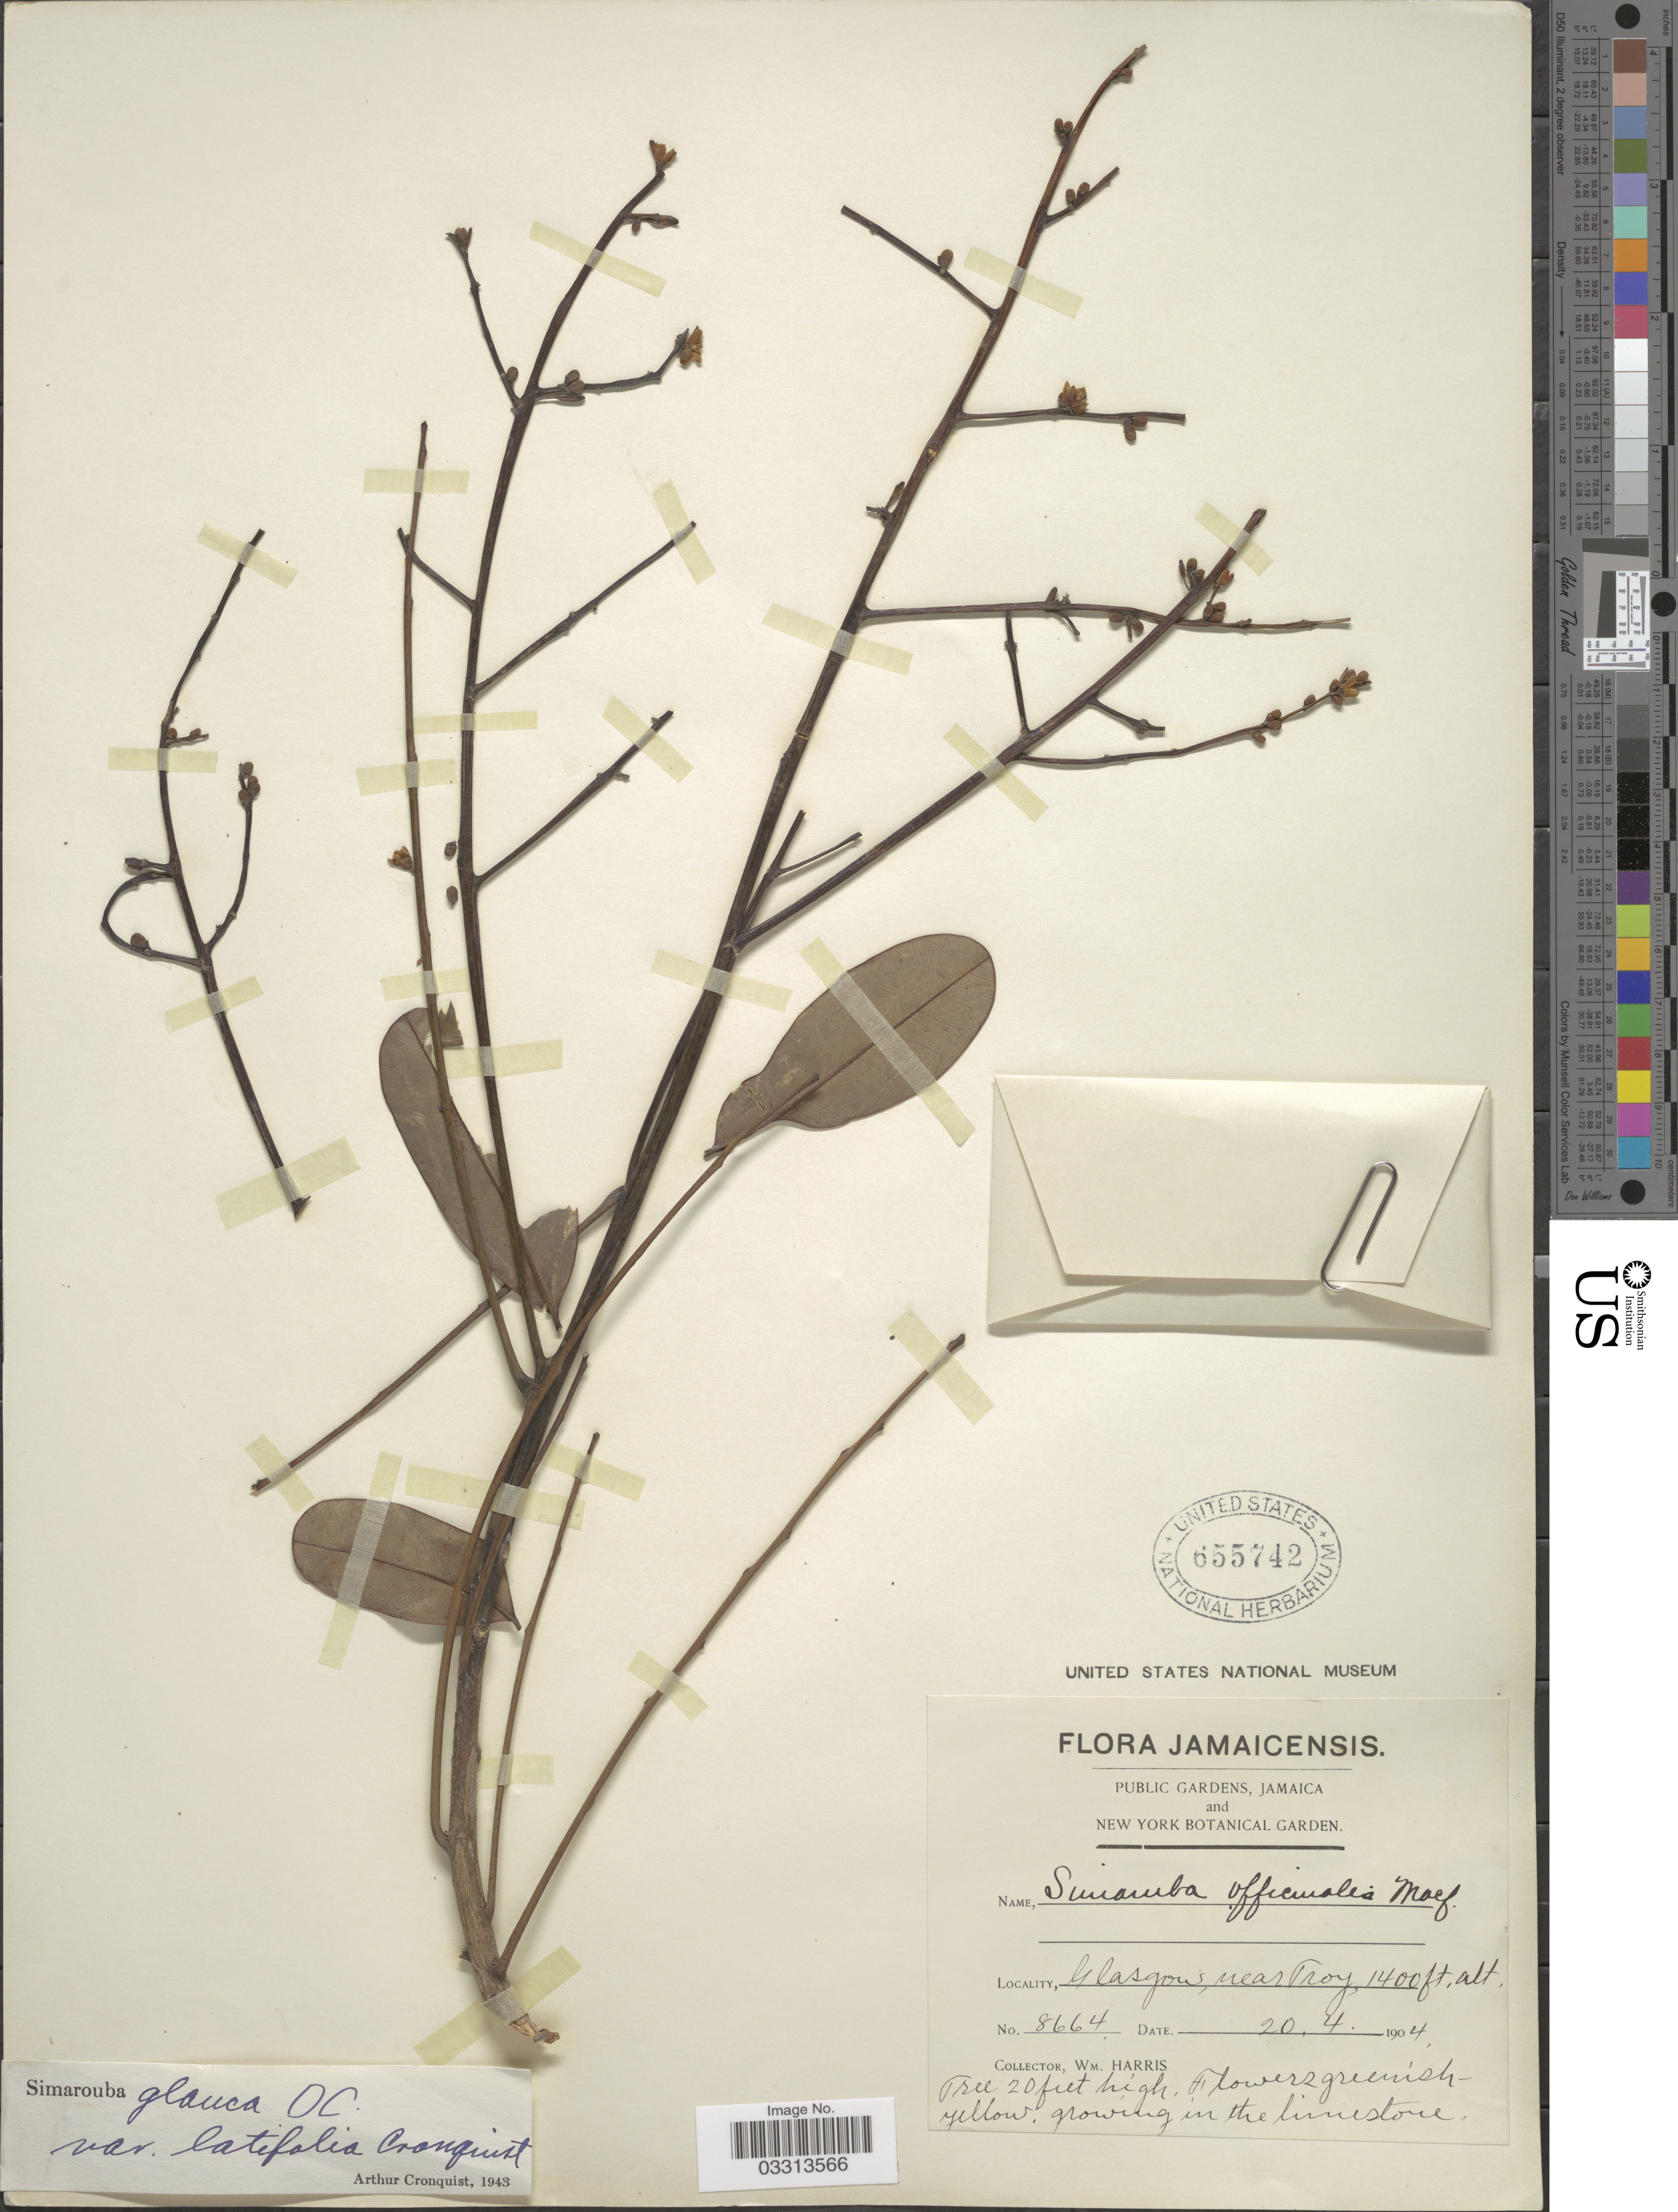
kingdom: Plantae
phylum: Tracheophyta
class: Magnoliopsida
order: Sapindales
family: Simaroubaceae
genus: Simarouba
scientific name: Simarouba glauca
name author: DC.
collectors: W. H. Harris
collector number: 8664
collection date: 1904-04-20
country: Jamaica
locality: Glasgow, near Troy.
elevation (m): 427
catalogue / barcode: US 655742